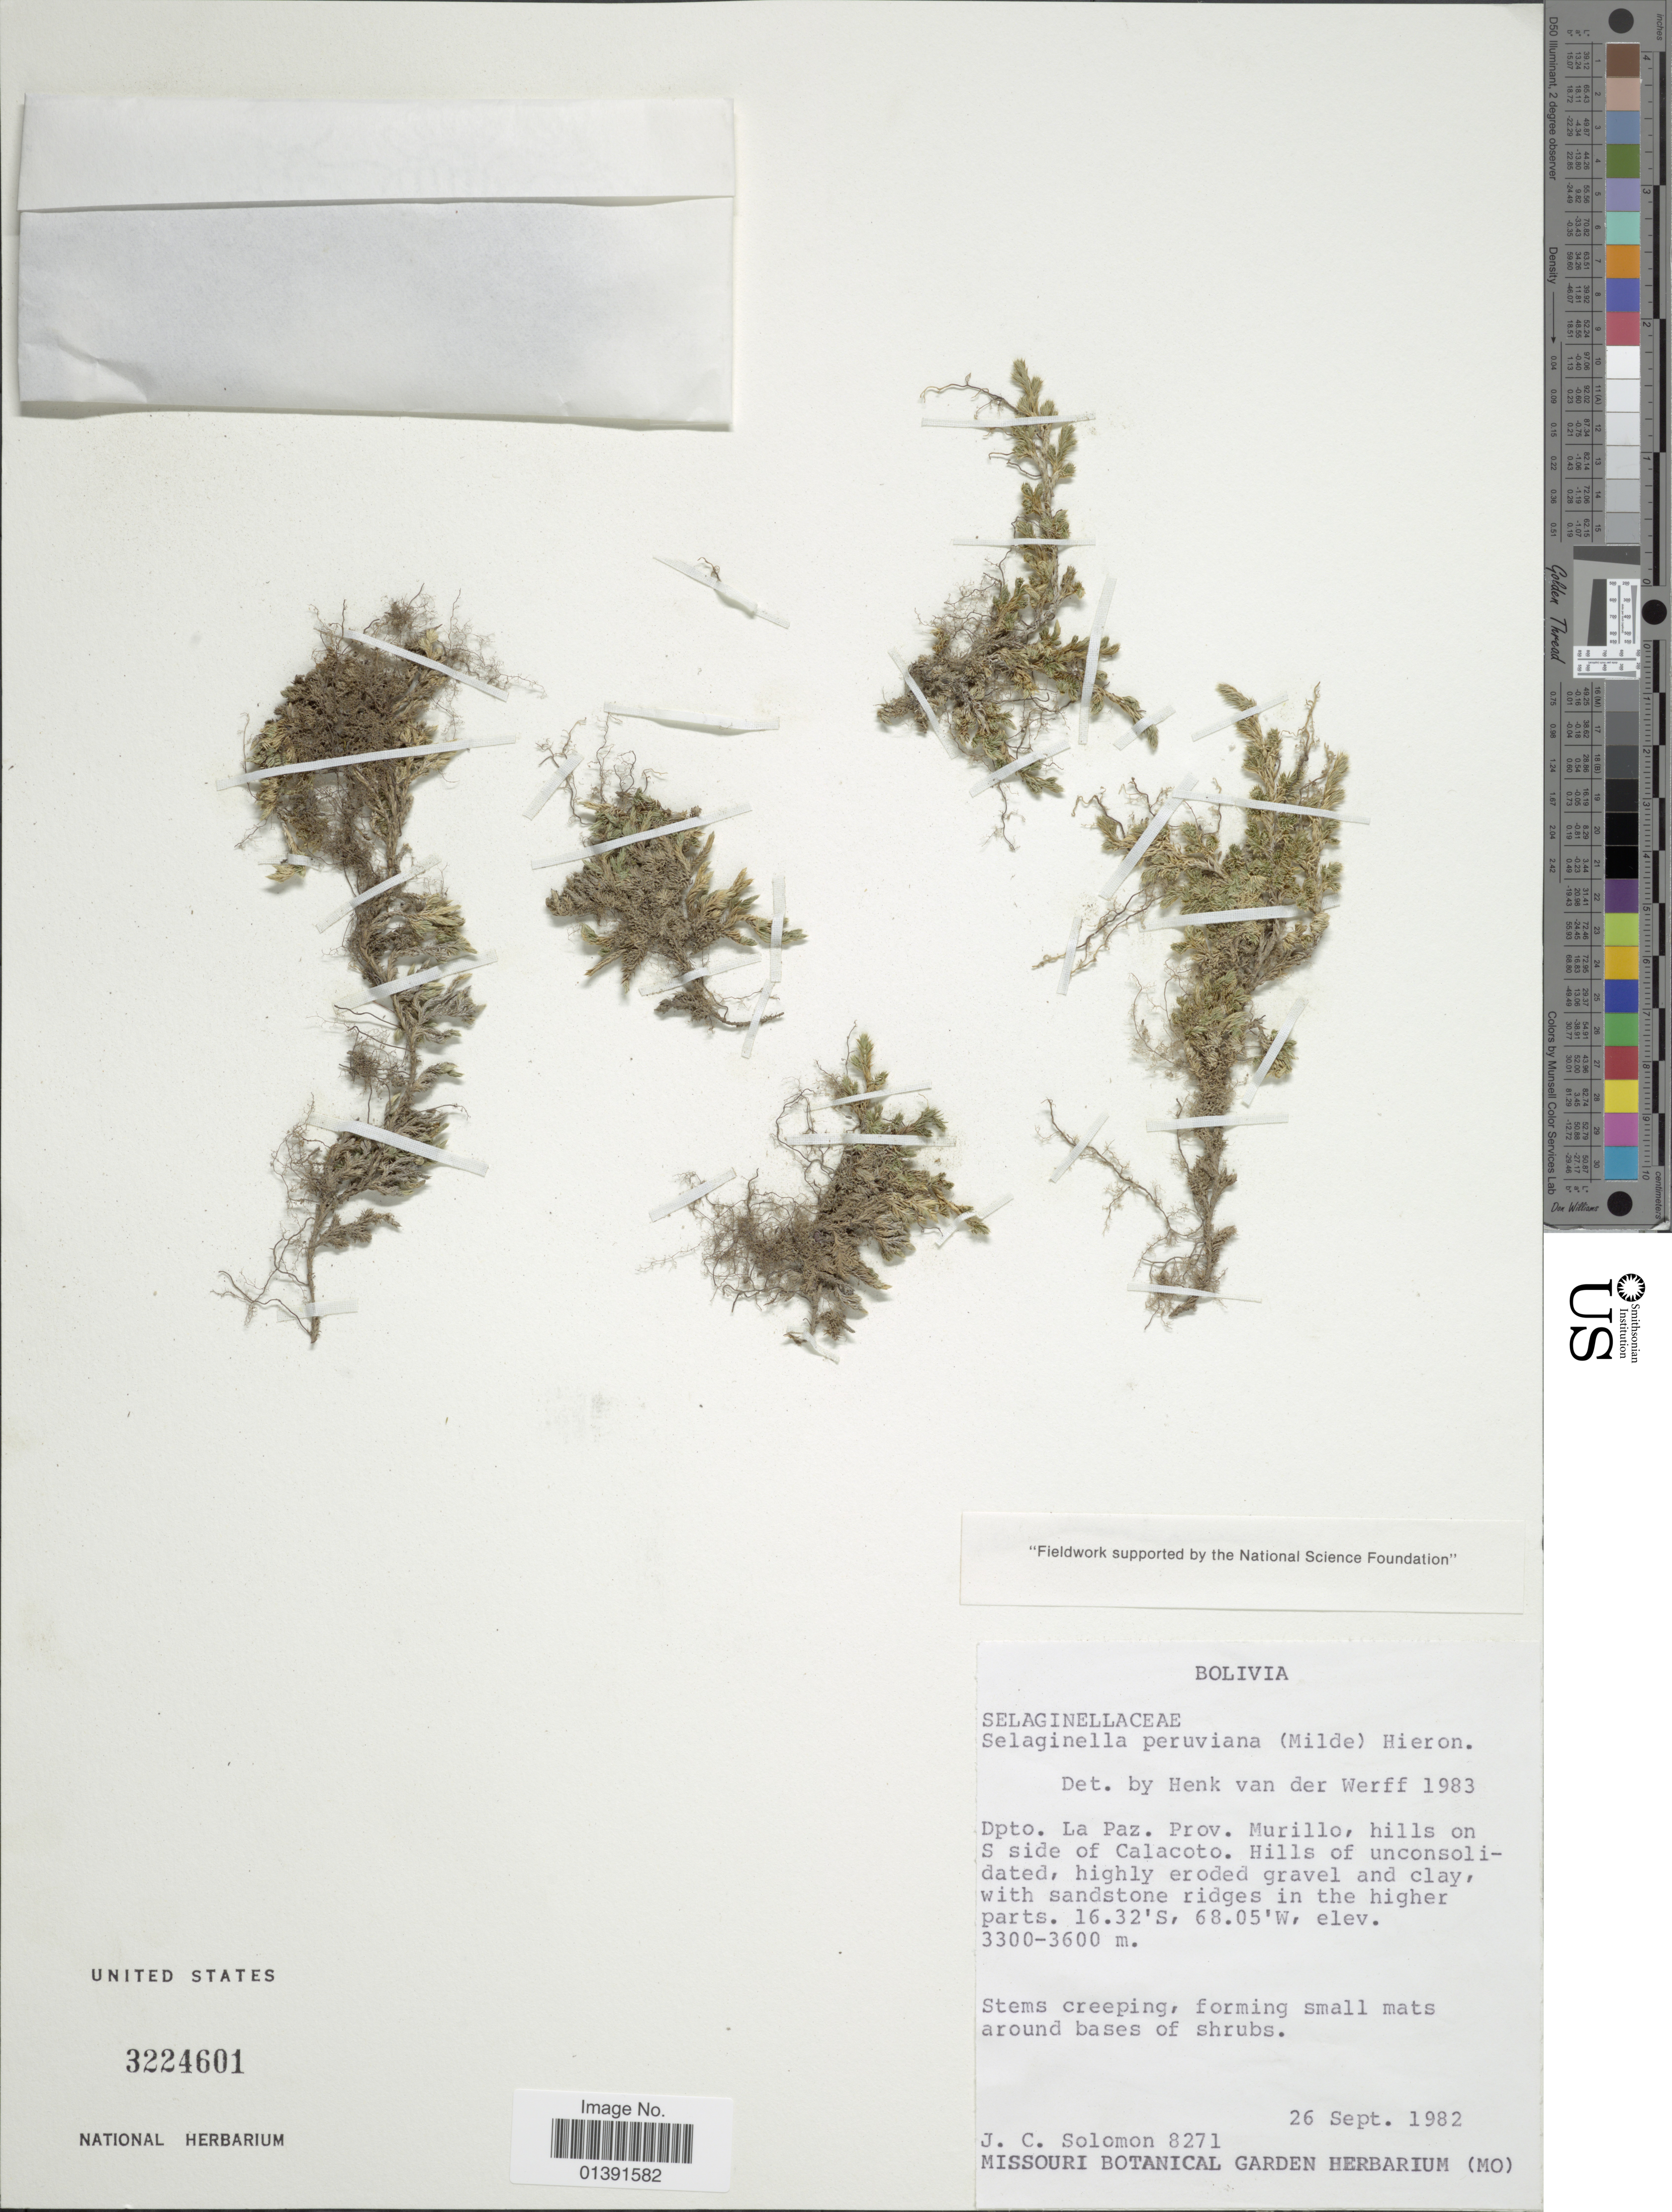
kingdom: Plantae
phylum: Tracheophyta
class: Lycopodiopsida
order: Selaginellales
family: Selaginellaceae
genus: Selaginella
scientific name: Selaginella peruviana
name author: (Milde) Hieron.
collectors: J. C. Solomon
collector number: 8271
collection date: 1982-09-26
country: Bolivia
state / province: La Paz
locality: Prov. Murillo, hills on S side of Calacoto, hills of unconsolidated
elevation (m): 3300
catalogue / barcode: US 3224601